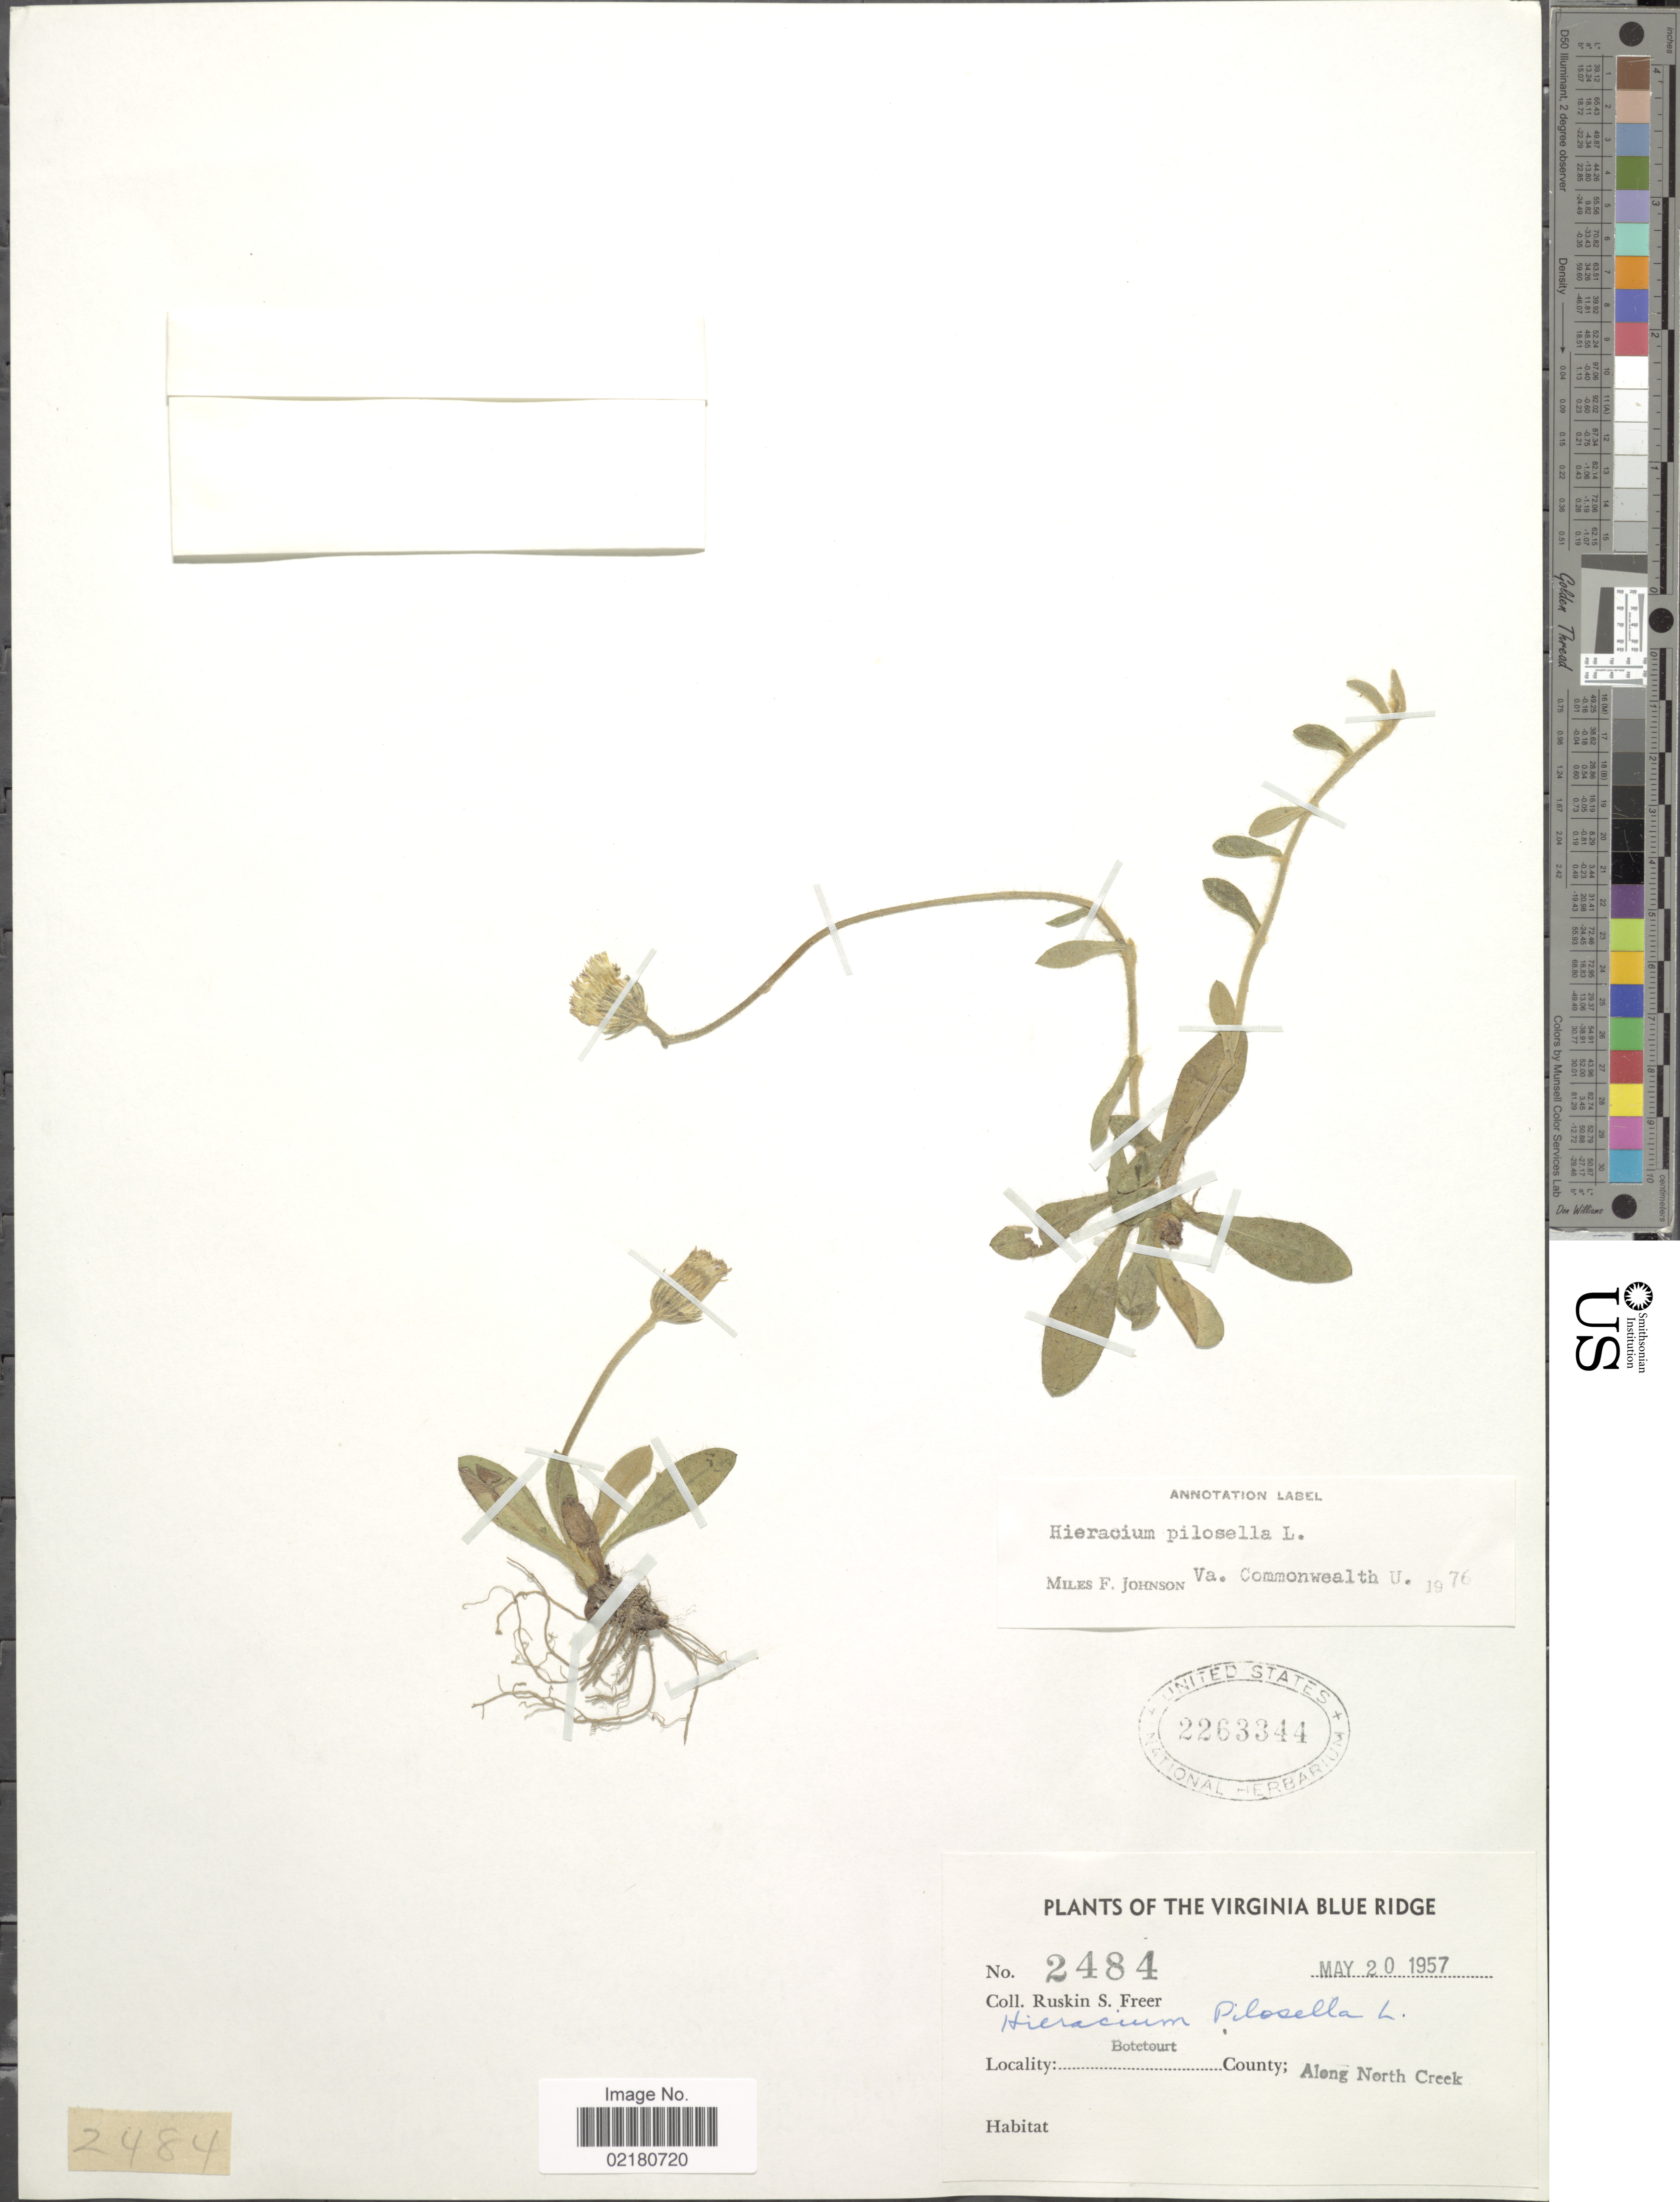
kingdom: Plantae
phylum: Tracheophyta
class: Magnoliopsida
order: Asterales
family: Asteraceae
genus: Pilosella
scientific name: Pilosella officinarum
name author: Vaill.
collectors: R. Freer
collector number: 2484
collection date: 1957-05-20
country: United States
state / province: Virginia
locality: The Virgingia Blue Ridge , Botetourt, Aleng north Creek.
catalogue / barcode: US 2263344